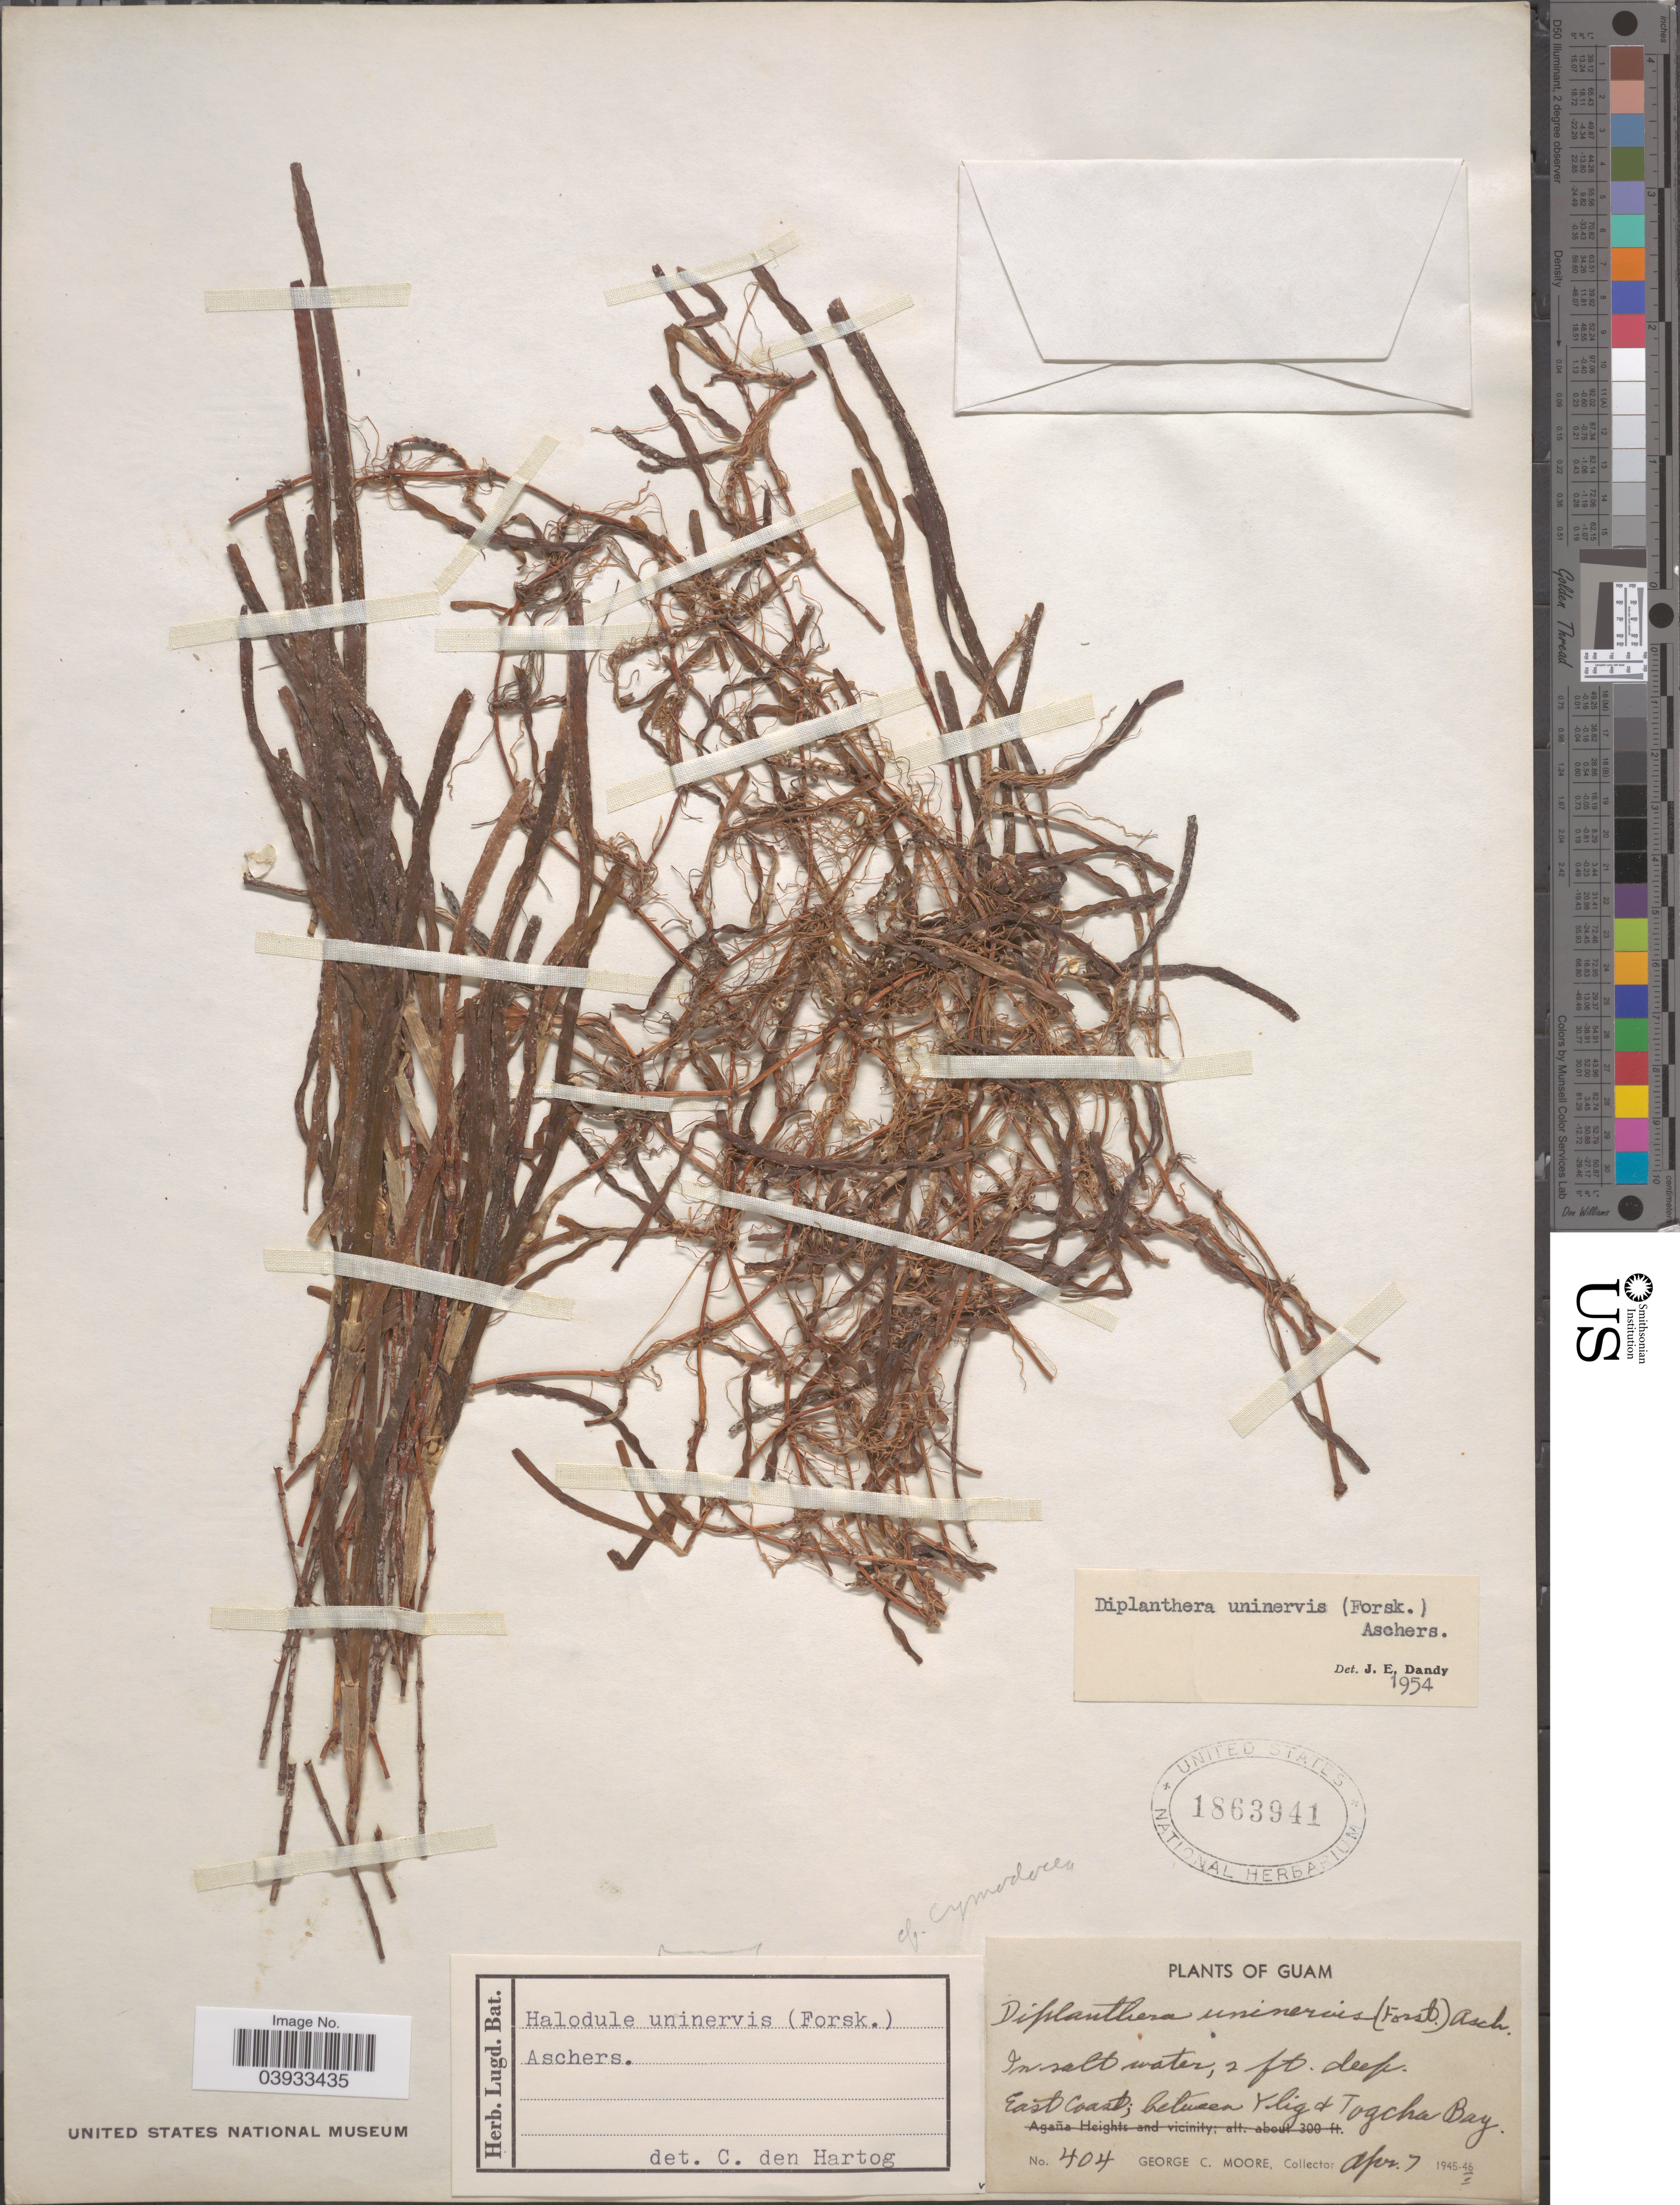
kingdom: Plantae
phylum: Tracheophyta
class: Liliopsida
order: Alismatales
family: Cymodoceaceae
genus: Halodule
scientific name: Halodule uninervis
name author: (Forssk.) Asch.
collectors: G. C. Moore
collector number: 404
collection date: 1946-04-07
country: Guam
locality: East Coast; between Ylig & Togcha Bay.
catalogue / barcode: US 1863941